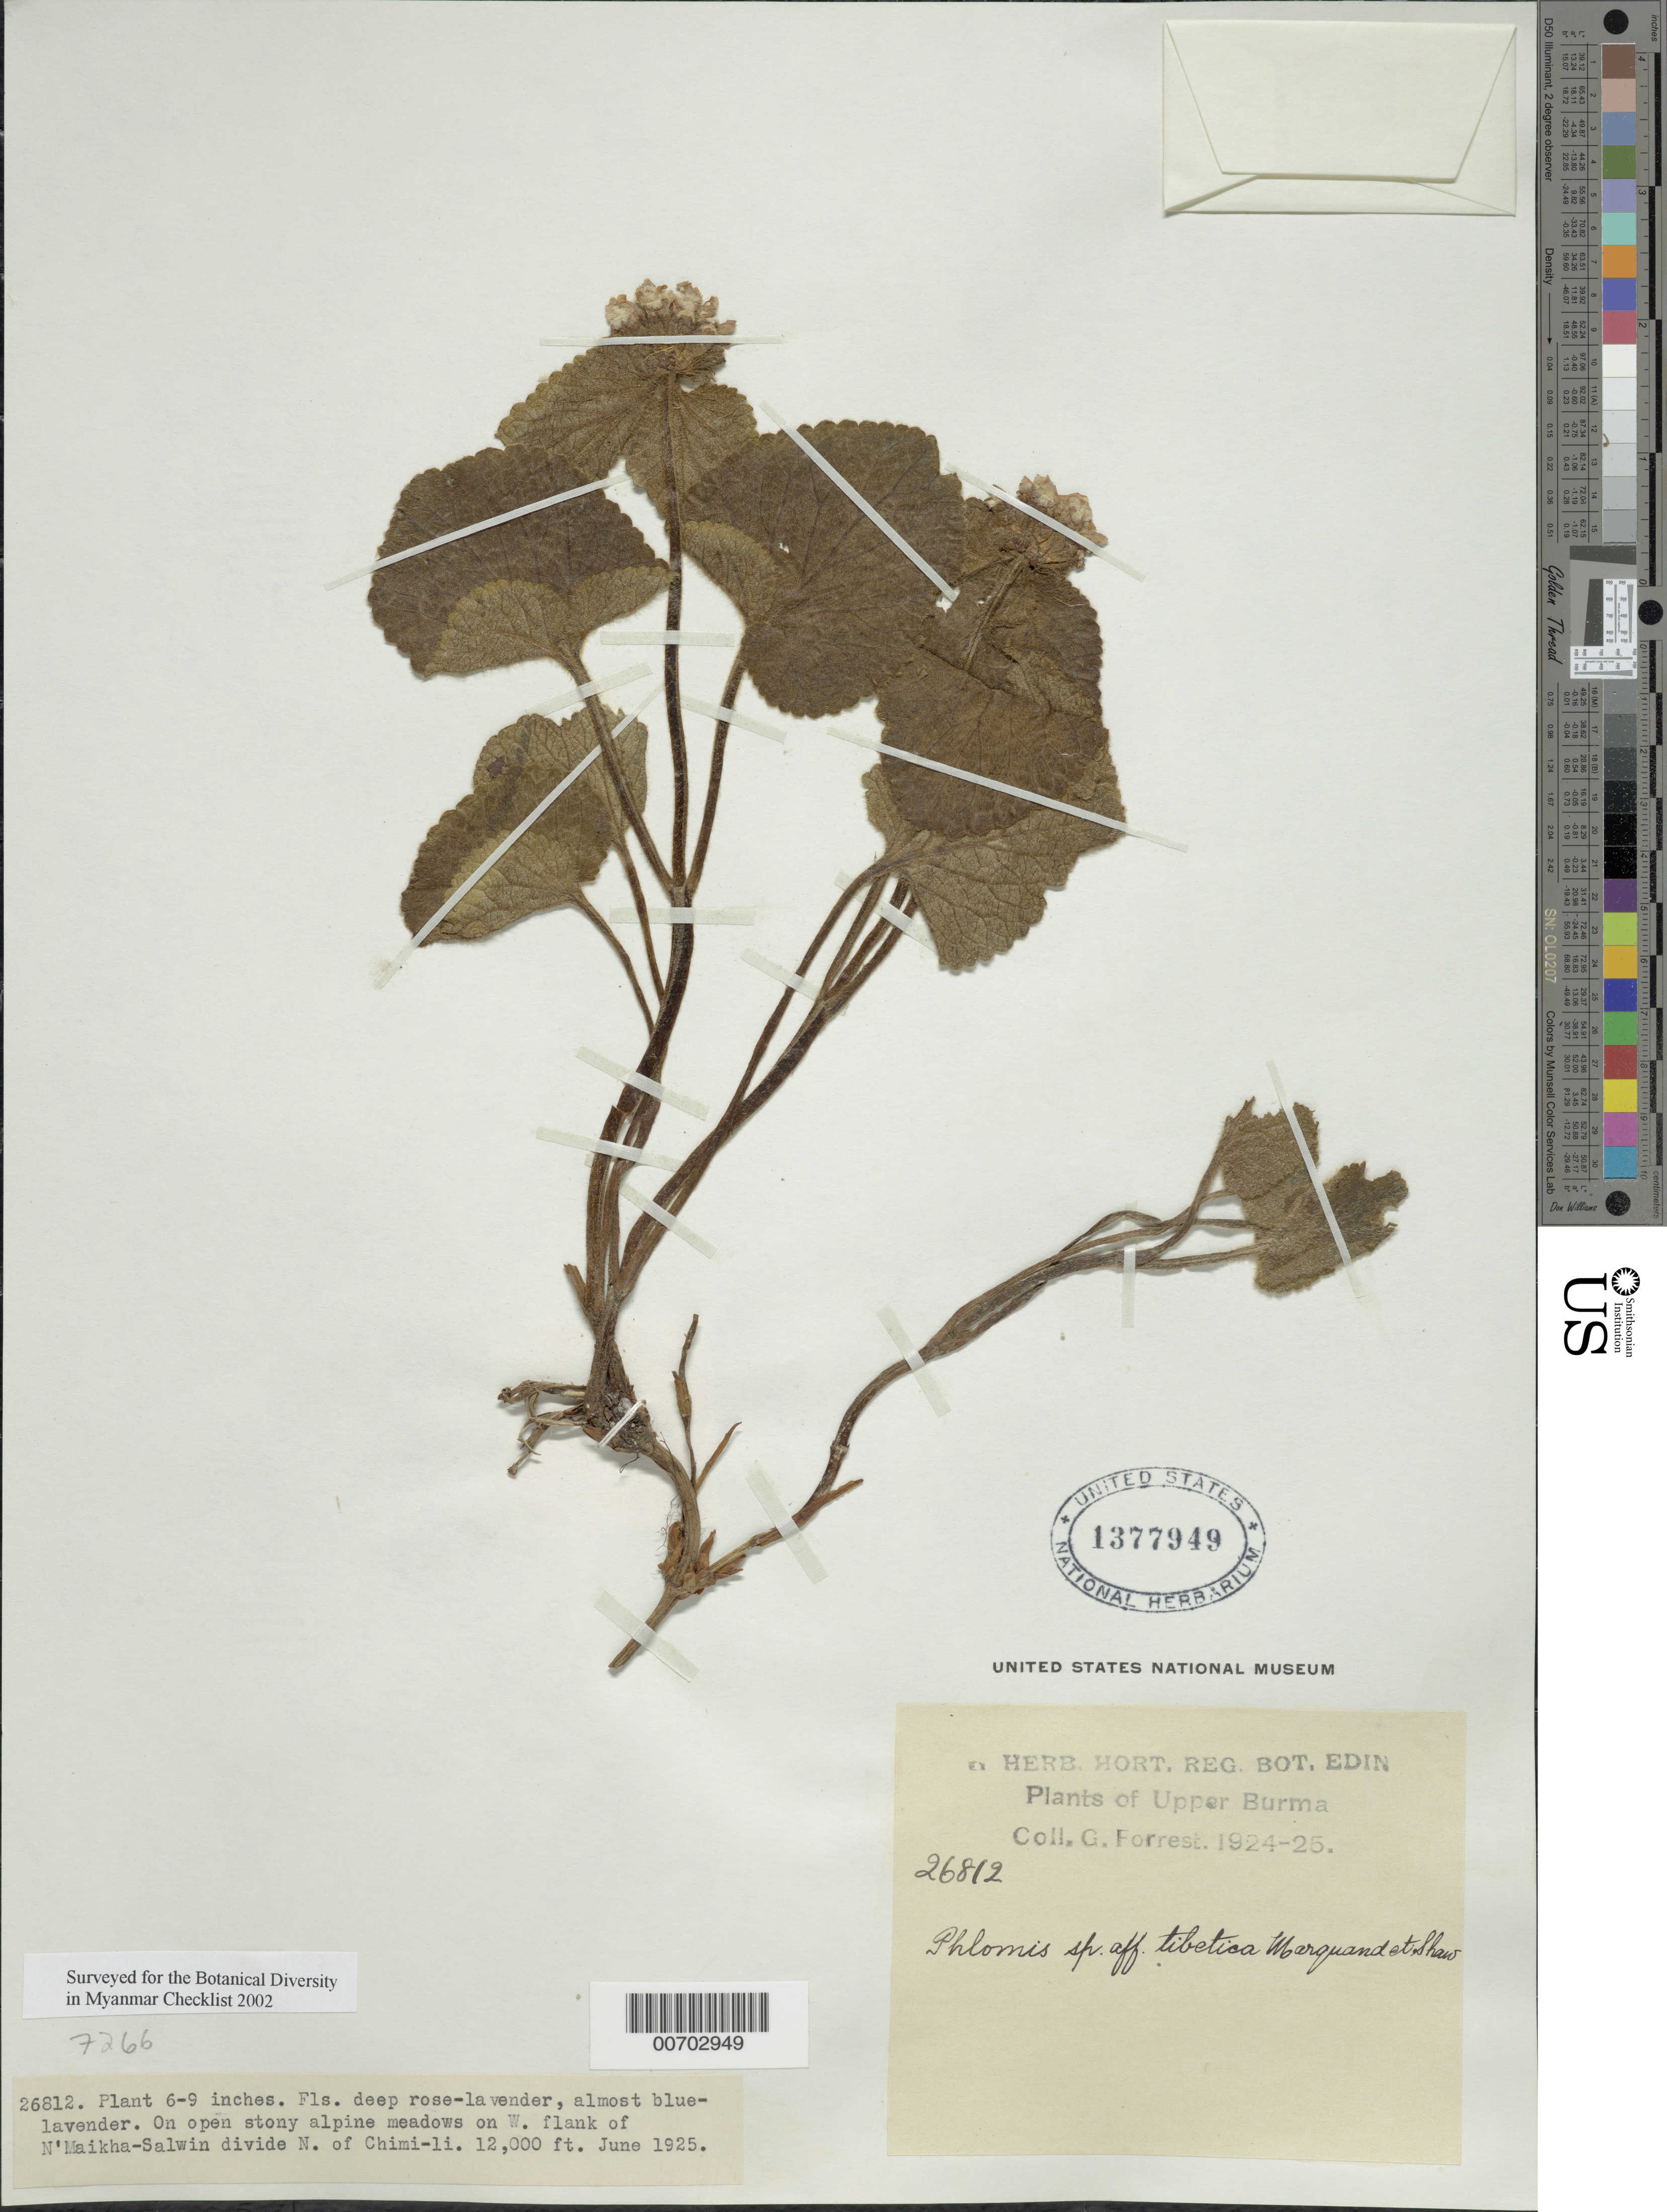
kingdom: Plantae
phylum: Tracheophyta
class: Magnoliopsida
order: Lamiales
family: Lamiaceae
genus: Phlomis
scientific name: Phlomis tibetica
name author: C. Marquand & Airy Shaw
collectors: G. Forrest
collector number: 26812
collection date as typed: Jun 1925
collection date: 1925-06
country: Myanmar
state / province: Kachin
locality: N'Maikha-Salwin Divide, W flank, N of Chimi-li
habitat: Open stony alpine meadows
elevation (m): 3658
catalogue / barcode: US 1377949